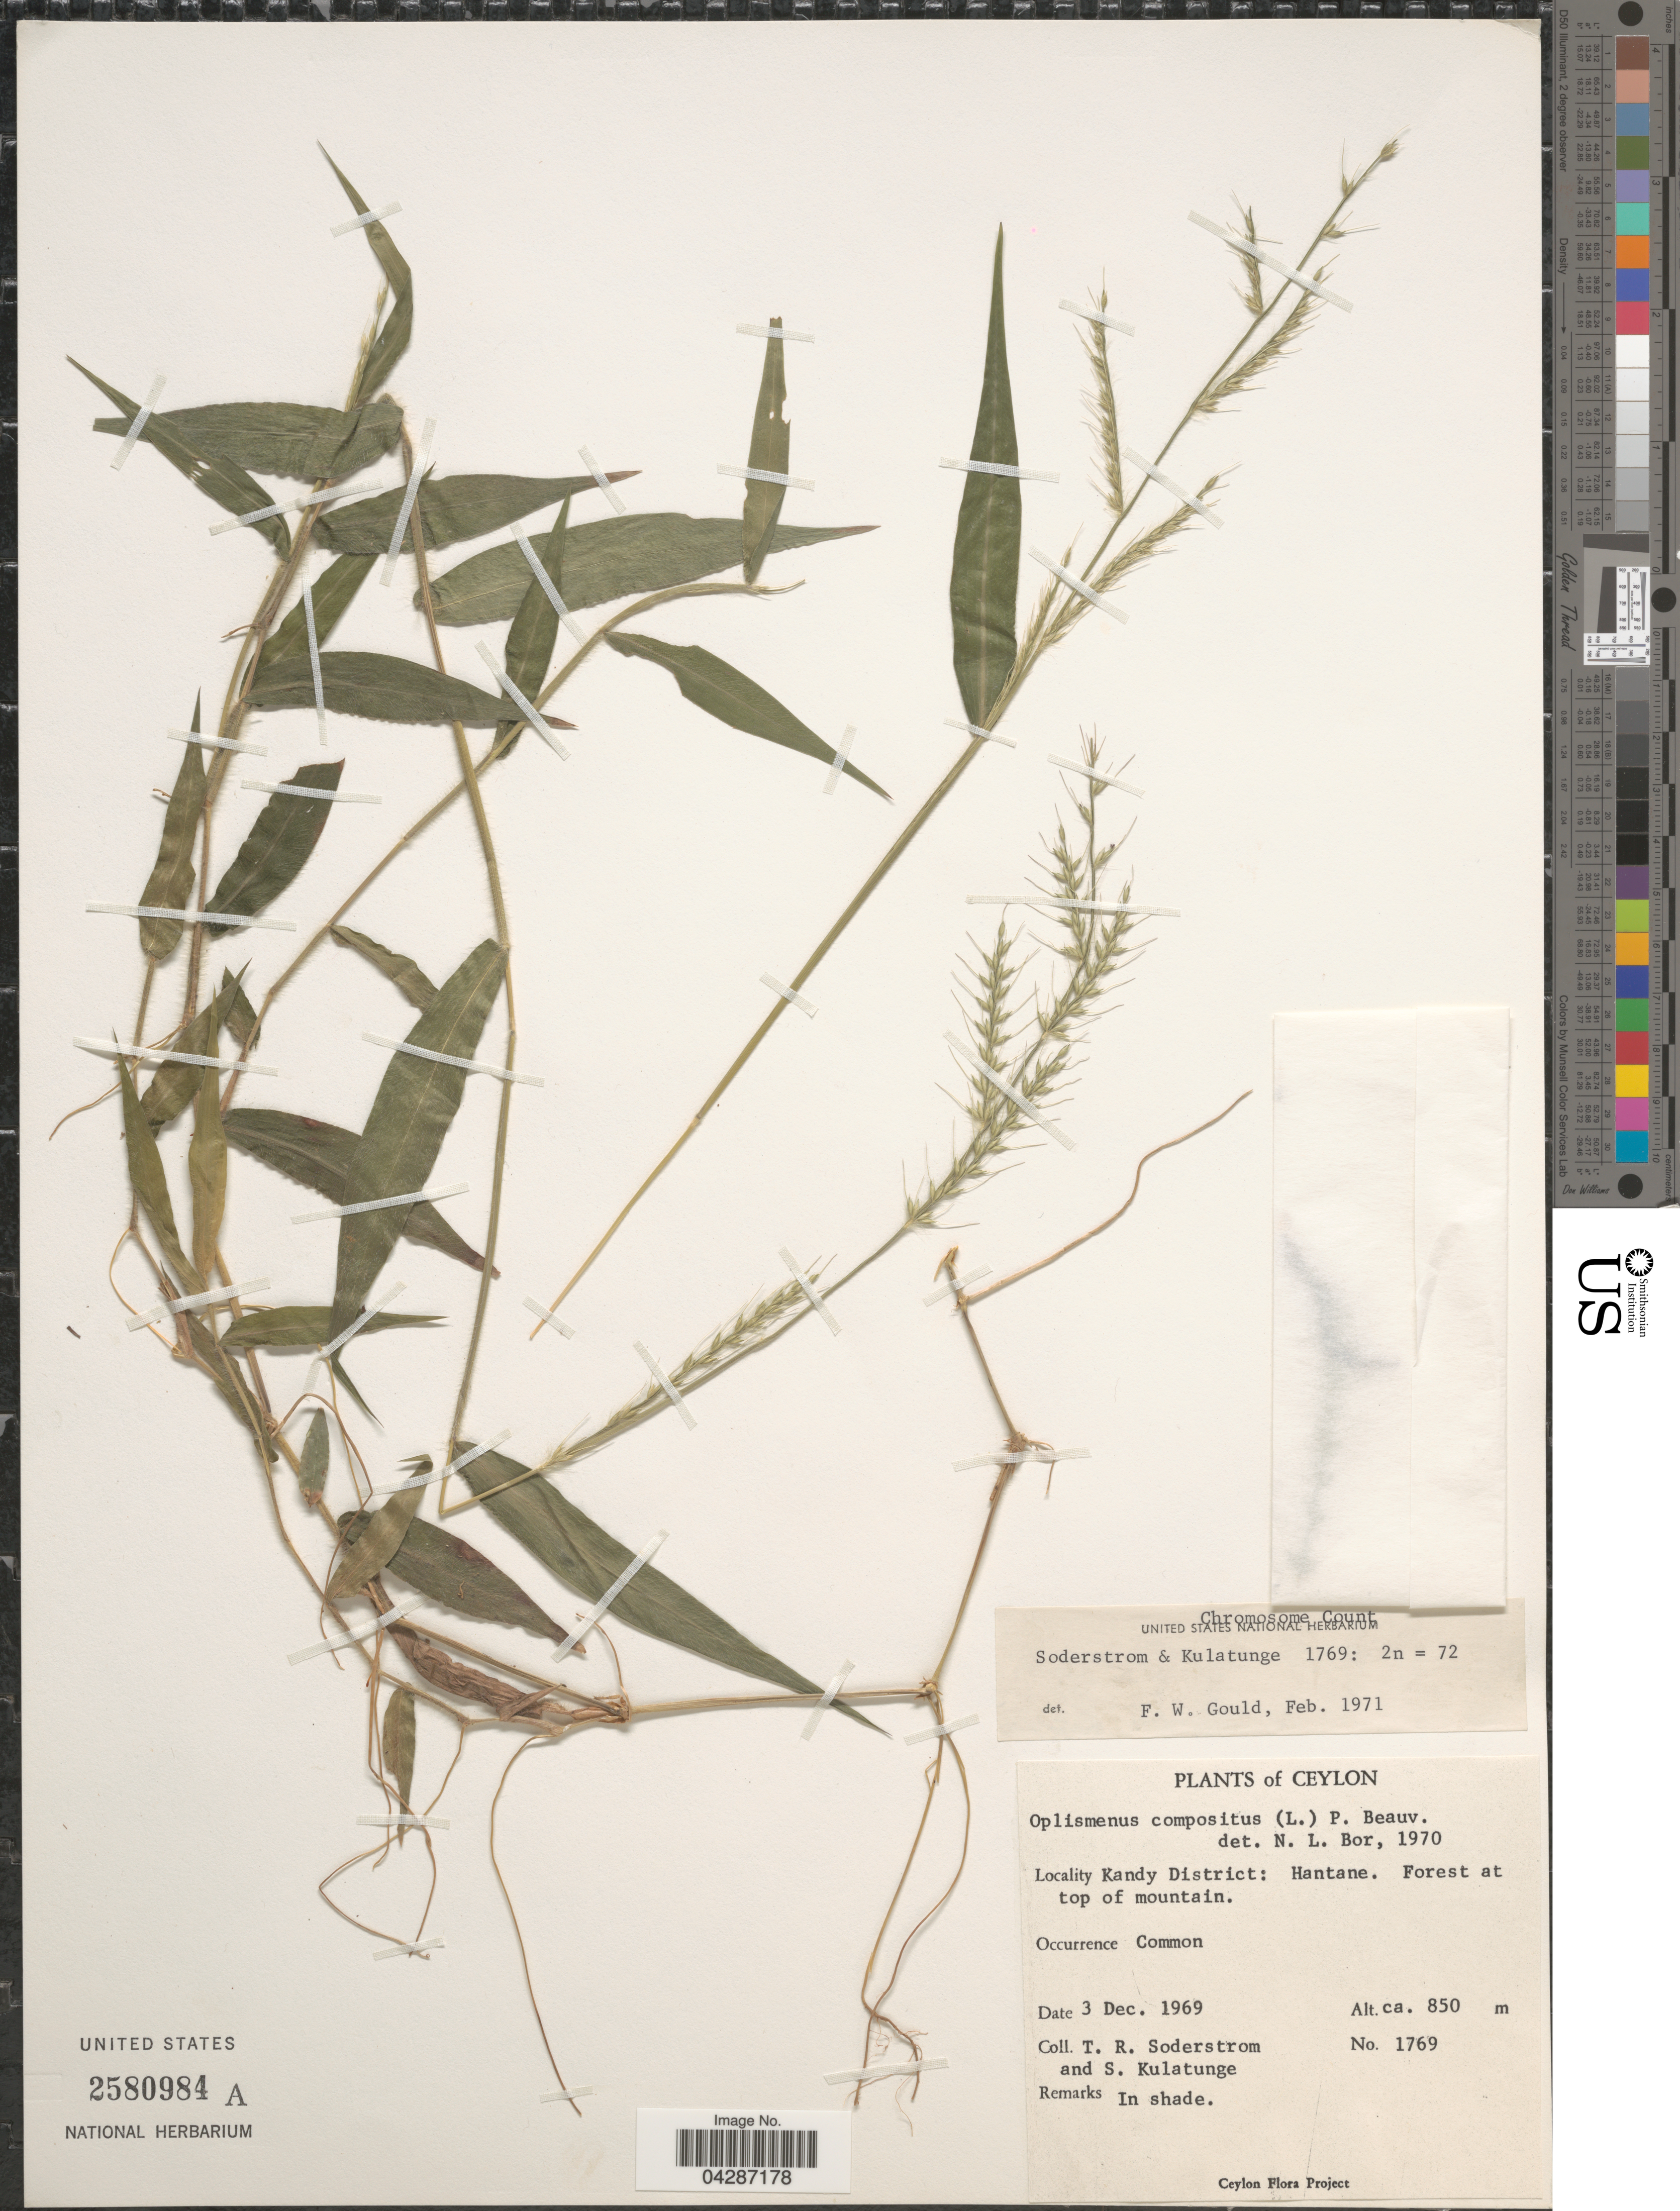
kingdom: Plantae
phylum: Tracheophyta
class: Liliopsida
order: Poales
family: Poaceae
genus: Oplismenus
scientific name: Oplismenus compositus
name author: (L.) P. Beauv.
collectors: T. R. Soderstrom & S. Kulatunge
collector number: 1769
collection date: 1969-12-03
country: Sri Lanka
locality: Ceylon. Kandy District: Hantane. Forest at top of mountain.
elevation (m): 850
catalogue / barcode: US 2580984A